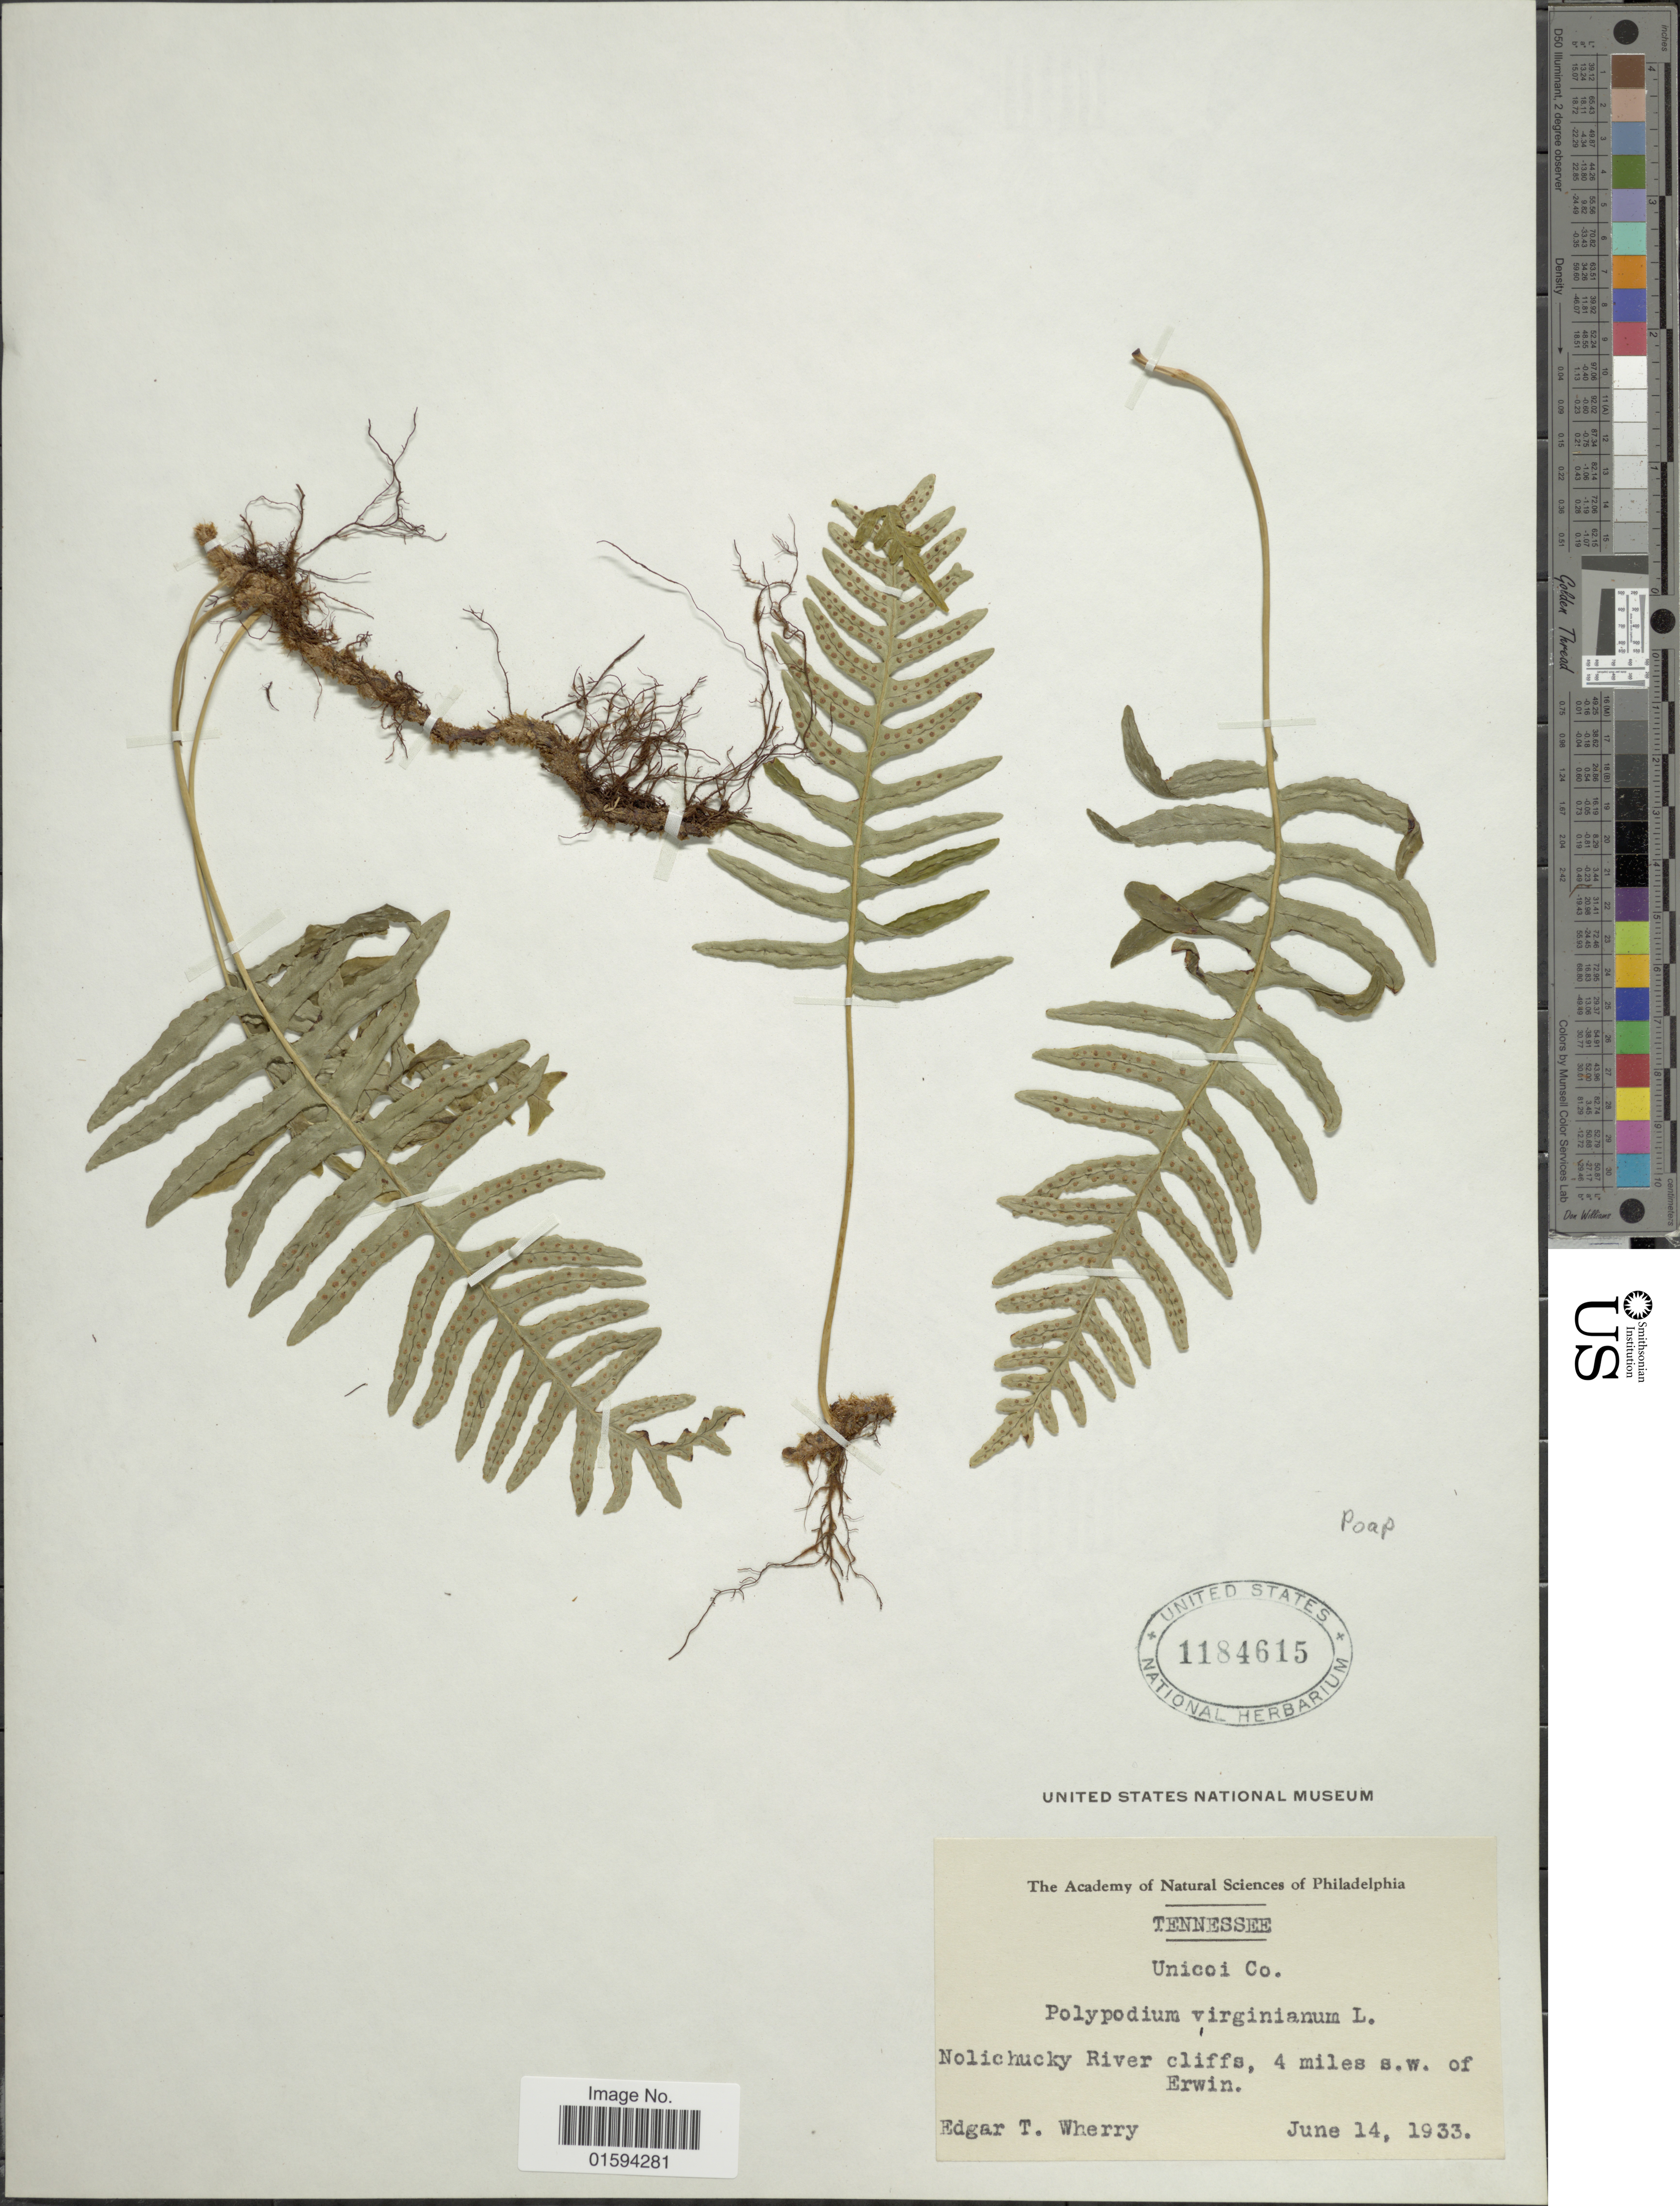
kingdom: Plantae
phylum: Tracheophyta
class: Polypodiopsida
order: Polypodiales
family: Polypodiaceae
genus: Polypodium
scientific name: Polypodium appalachianum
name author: Haufler & Windham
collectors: E. T. Wherry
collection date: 1933-06-14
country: United States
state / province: Tennessee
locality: Unicoi Co., Nolichucky River cliffs, 4 miles s.w. of Erwin.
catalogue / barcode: US 1184615